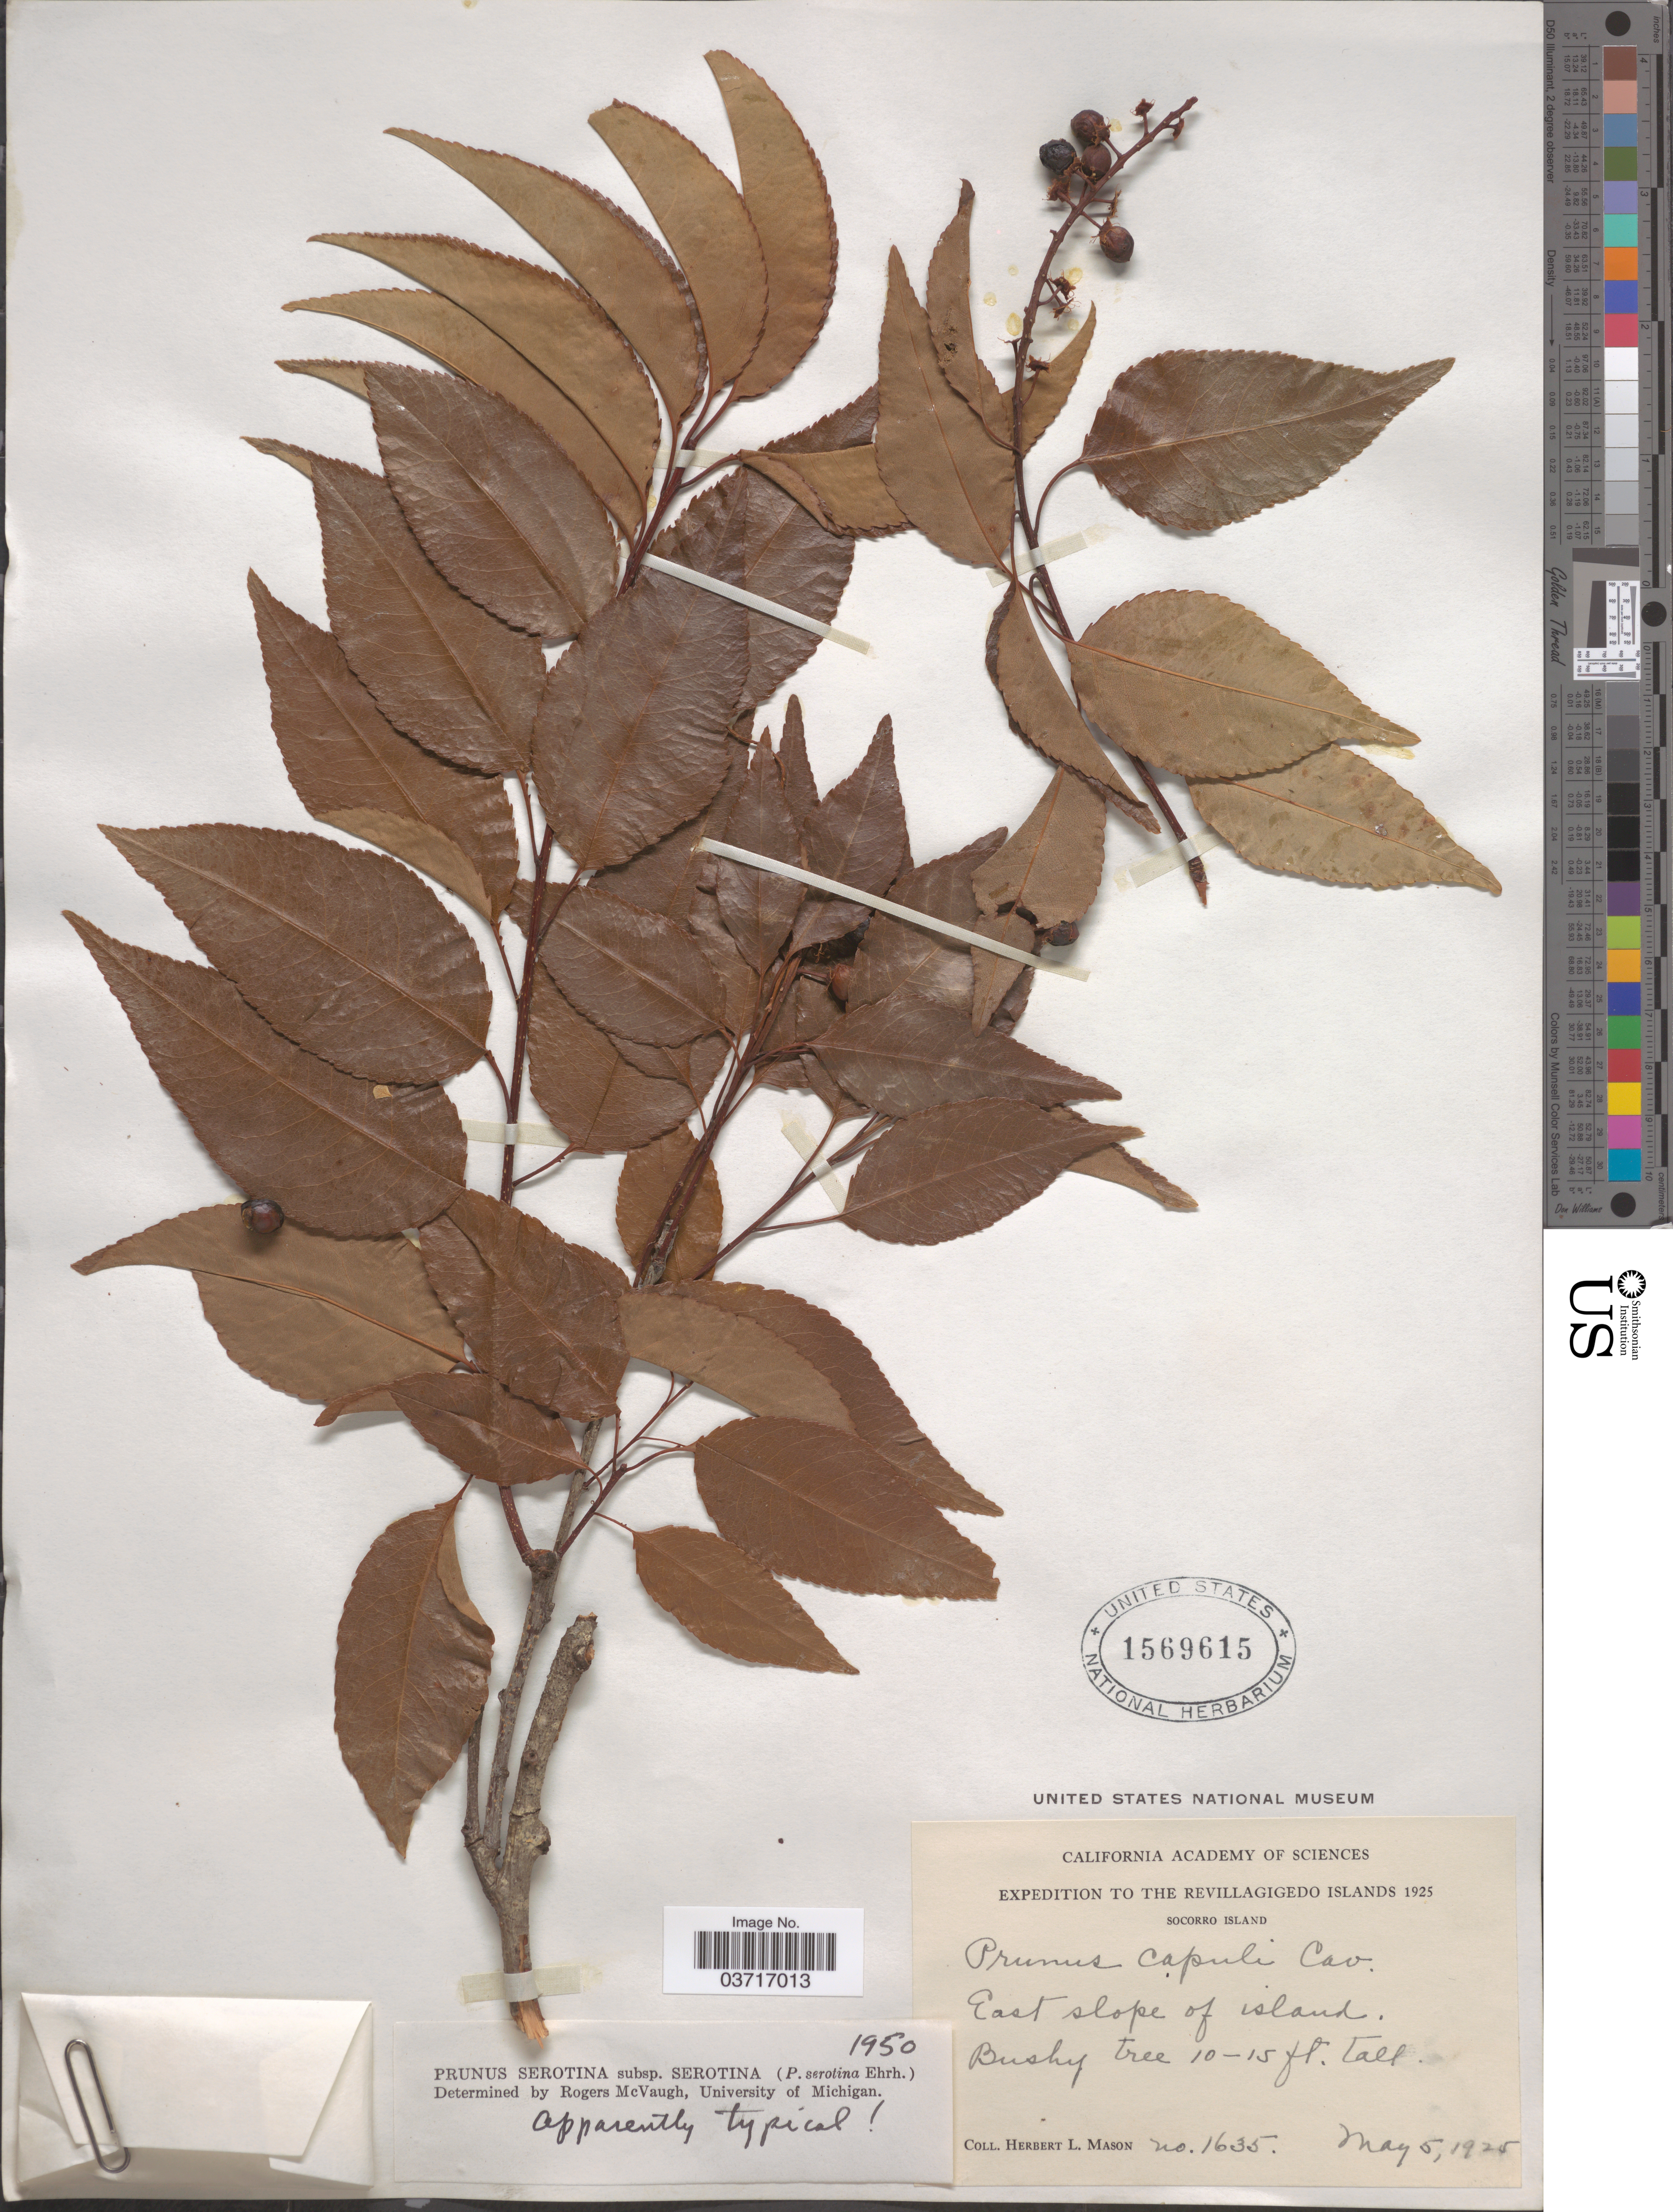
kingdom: Plantae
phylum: Tracheophyta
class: Magnoliopsida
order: Rosales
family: Rosaceae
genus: Prunus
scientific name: Prunus serotina var. serotina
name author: Ehrh.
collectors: H. L. Mason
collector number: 1635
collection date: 1925-05-05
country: Mexico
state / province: Colima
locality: Revillagigedo Islands. Socorro Island. East slope of island.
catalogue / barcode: US 1569615